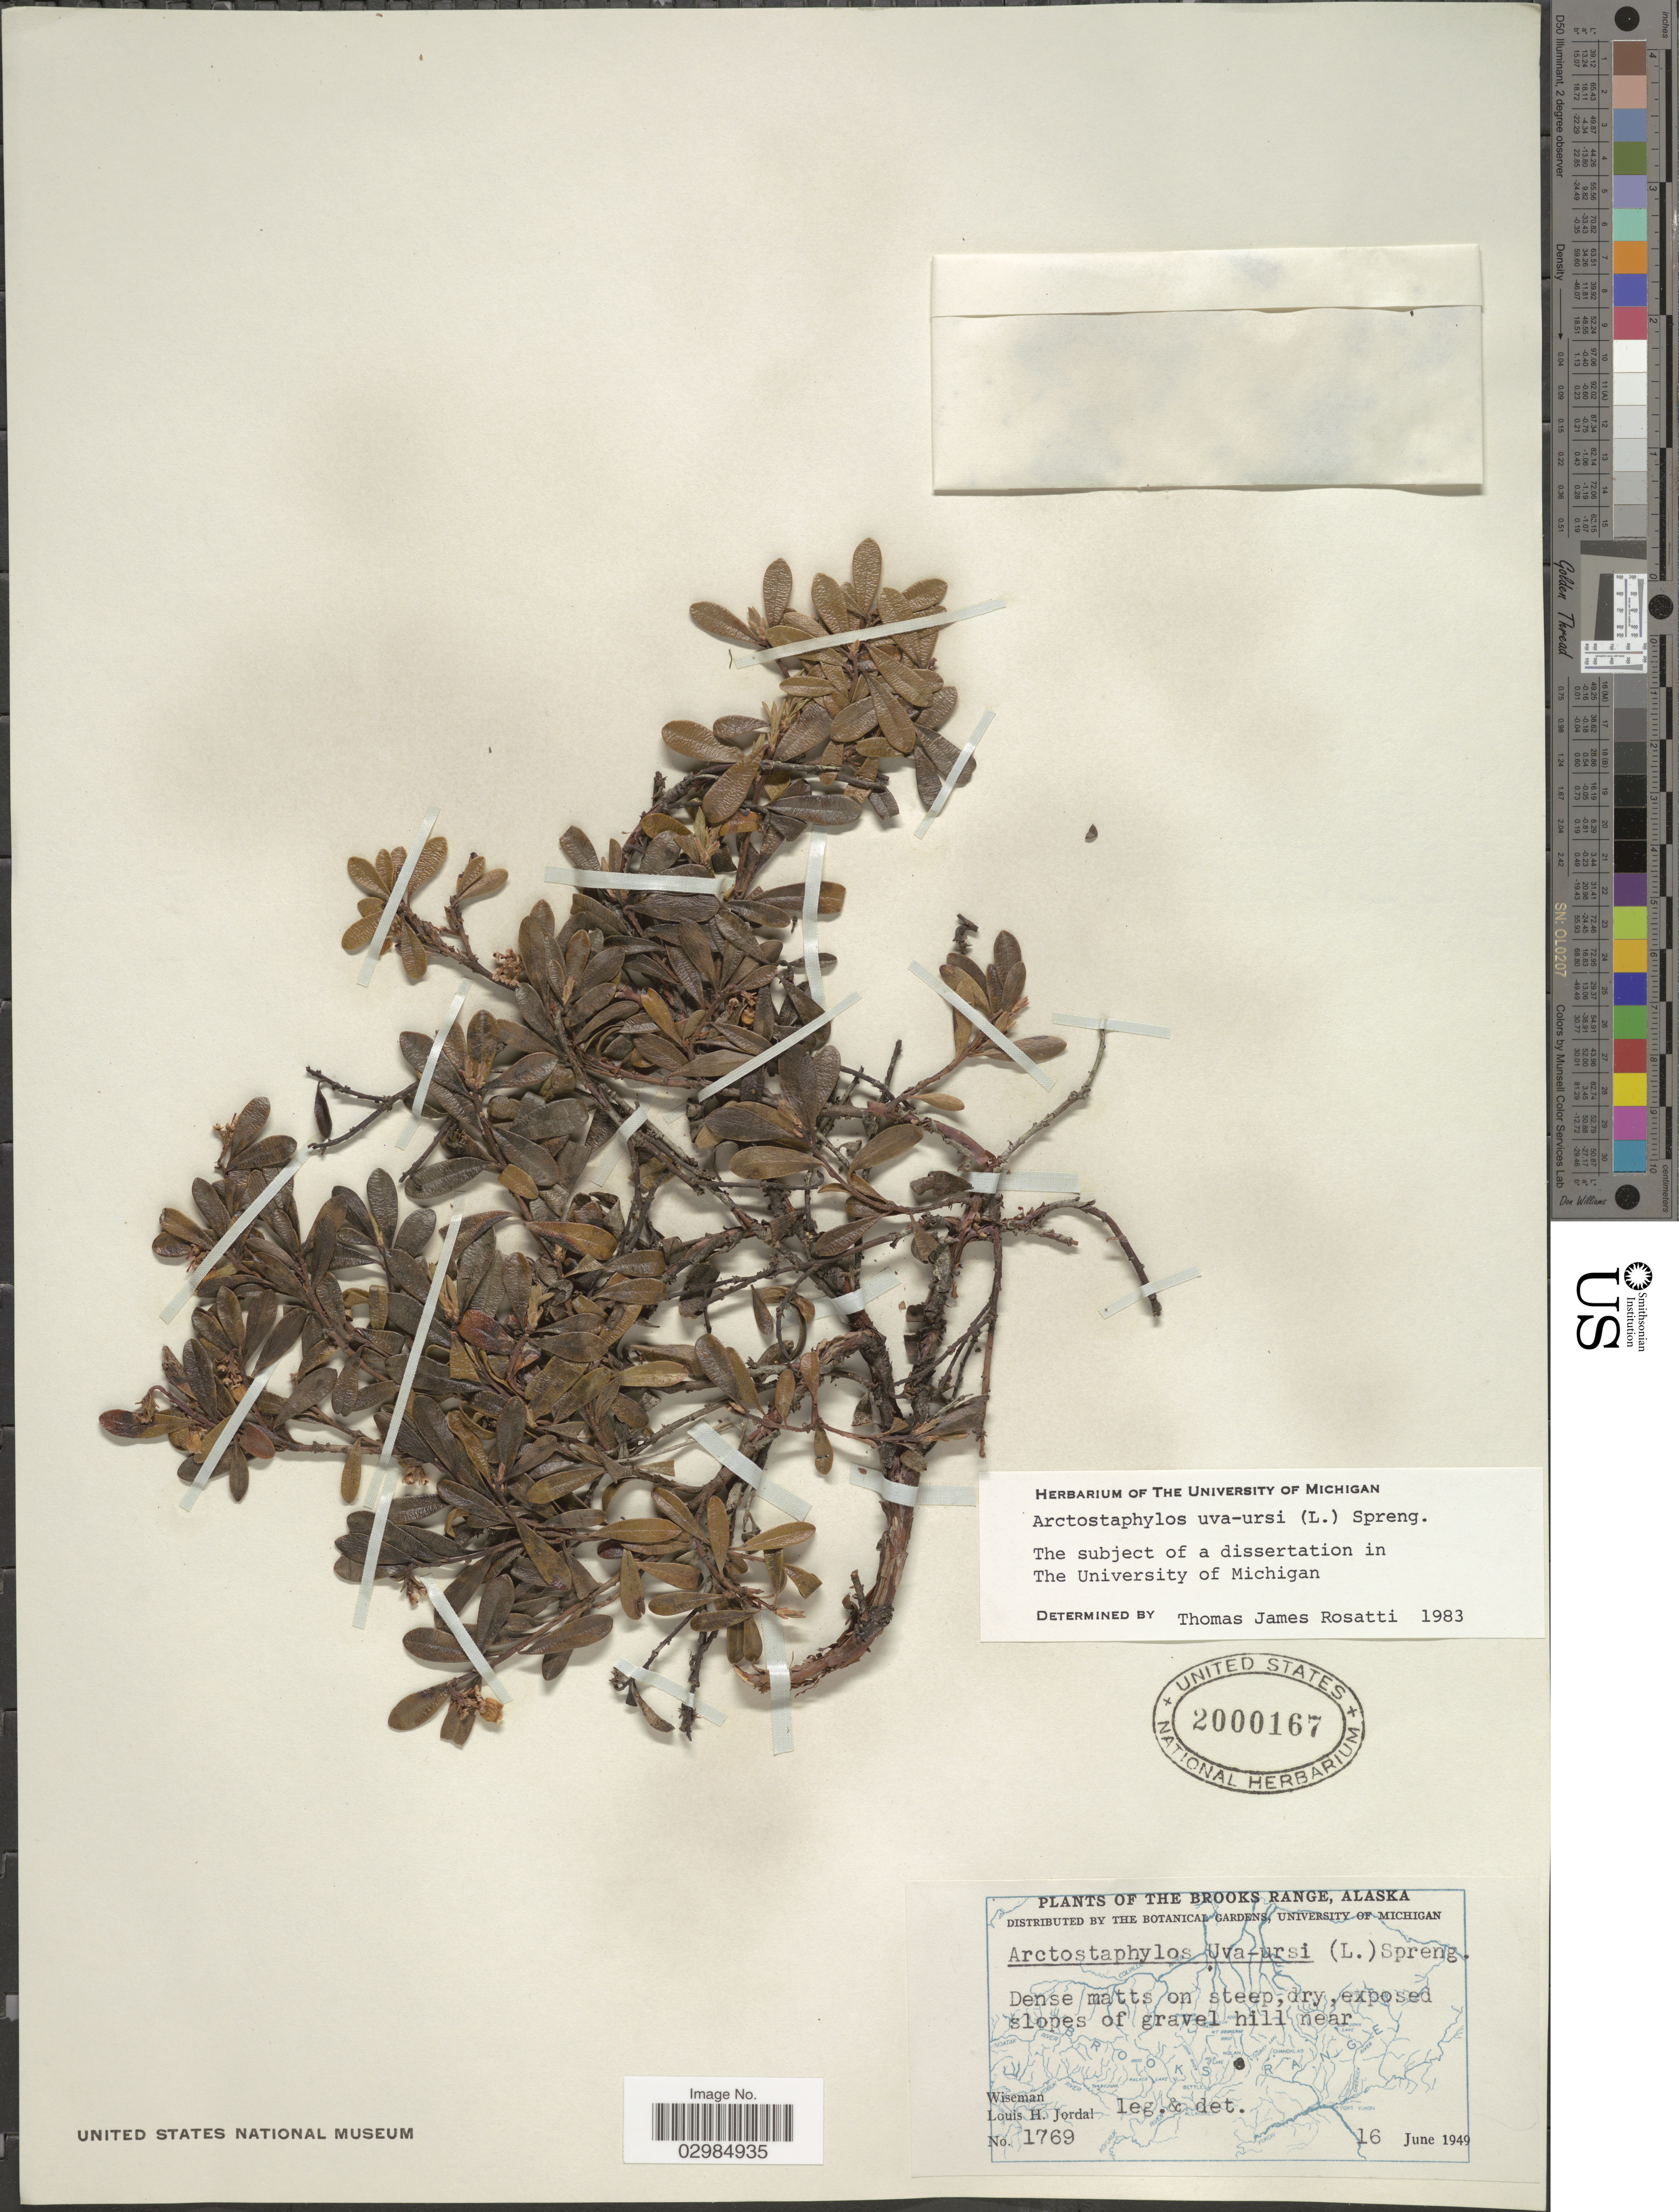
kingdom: Plantae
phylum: Tracheophyta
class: Magnoliopsida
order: Ericales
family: Ericaceae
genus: Arctostaphylos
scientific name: Arctostaphylos uva-ursi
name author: (L.) Spreng.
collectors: L. Jordal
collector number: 1769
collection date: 1949-06-16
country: United States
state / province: Alaska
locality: The Brooks Range, exposed slopes of gravel hill near Wiseman.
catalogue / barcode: US 2000167